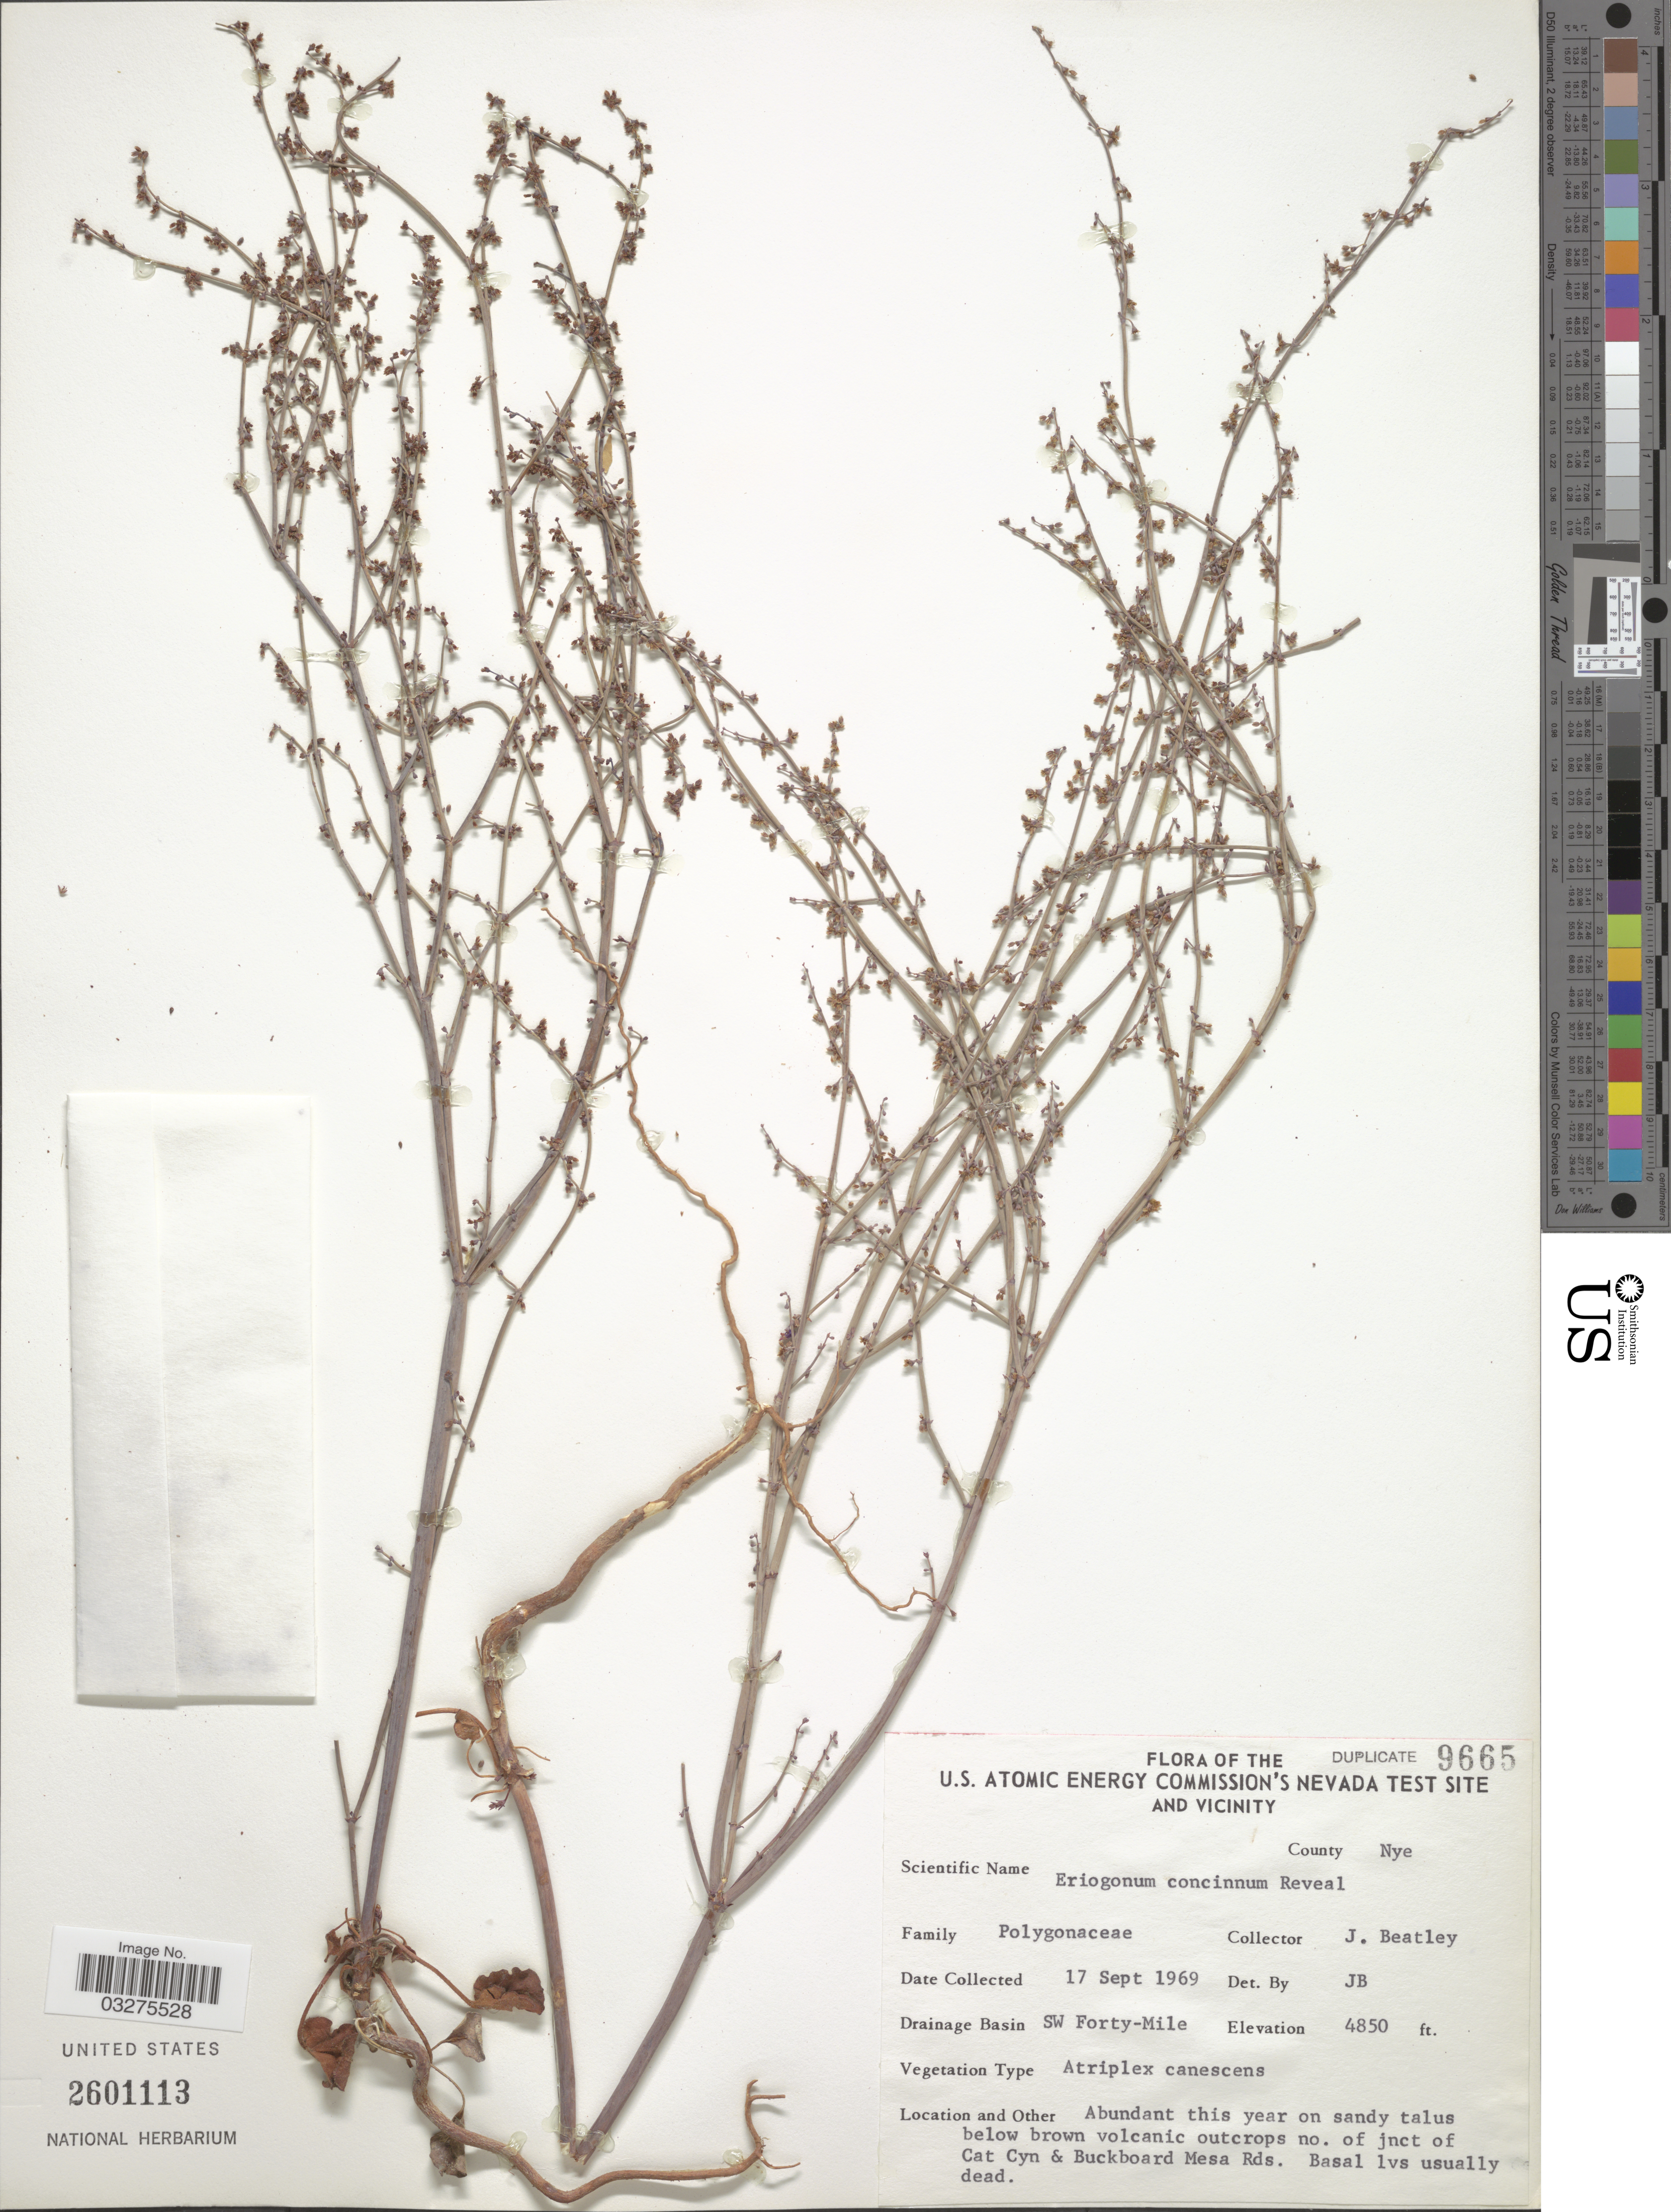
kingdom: Plantae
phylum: Tracheophyta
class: Magnoliopsida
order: Caryophyllales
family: Polygonaceae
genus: Eriogonum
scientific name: Eriogonum concinnum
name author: Reveal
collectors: J. C. Beatley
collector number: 9665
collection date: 1969-09-17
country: United States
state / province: Nevada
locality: U.S. Atomic Energy Commission's Nevada Test Site and vicinity. County Nye. Drainage Basin SW Forty-Mile. Below brown volcanic outcrops no. of jnct of Cat Cyn & Buckboard Mesa Rds.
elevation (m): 1478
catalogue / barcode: US 2601113